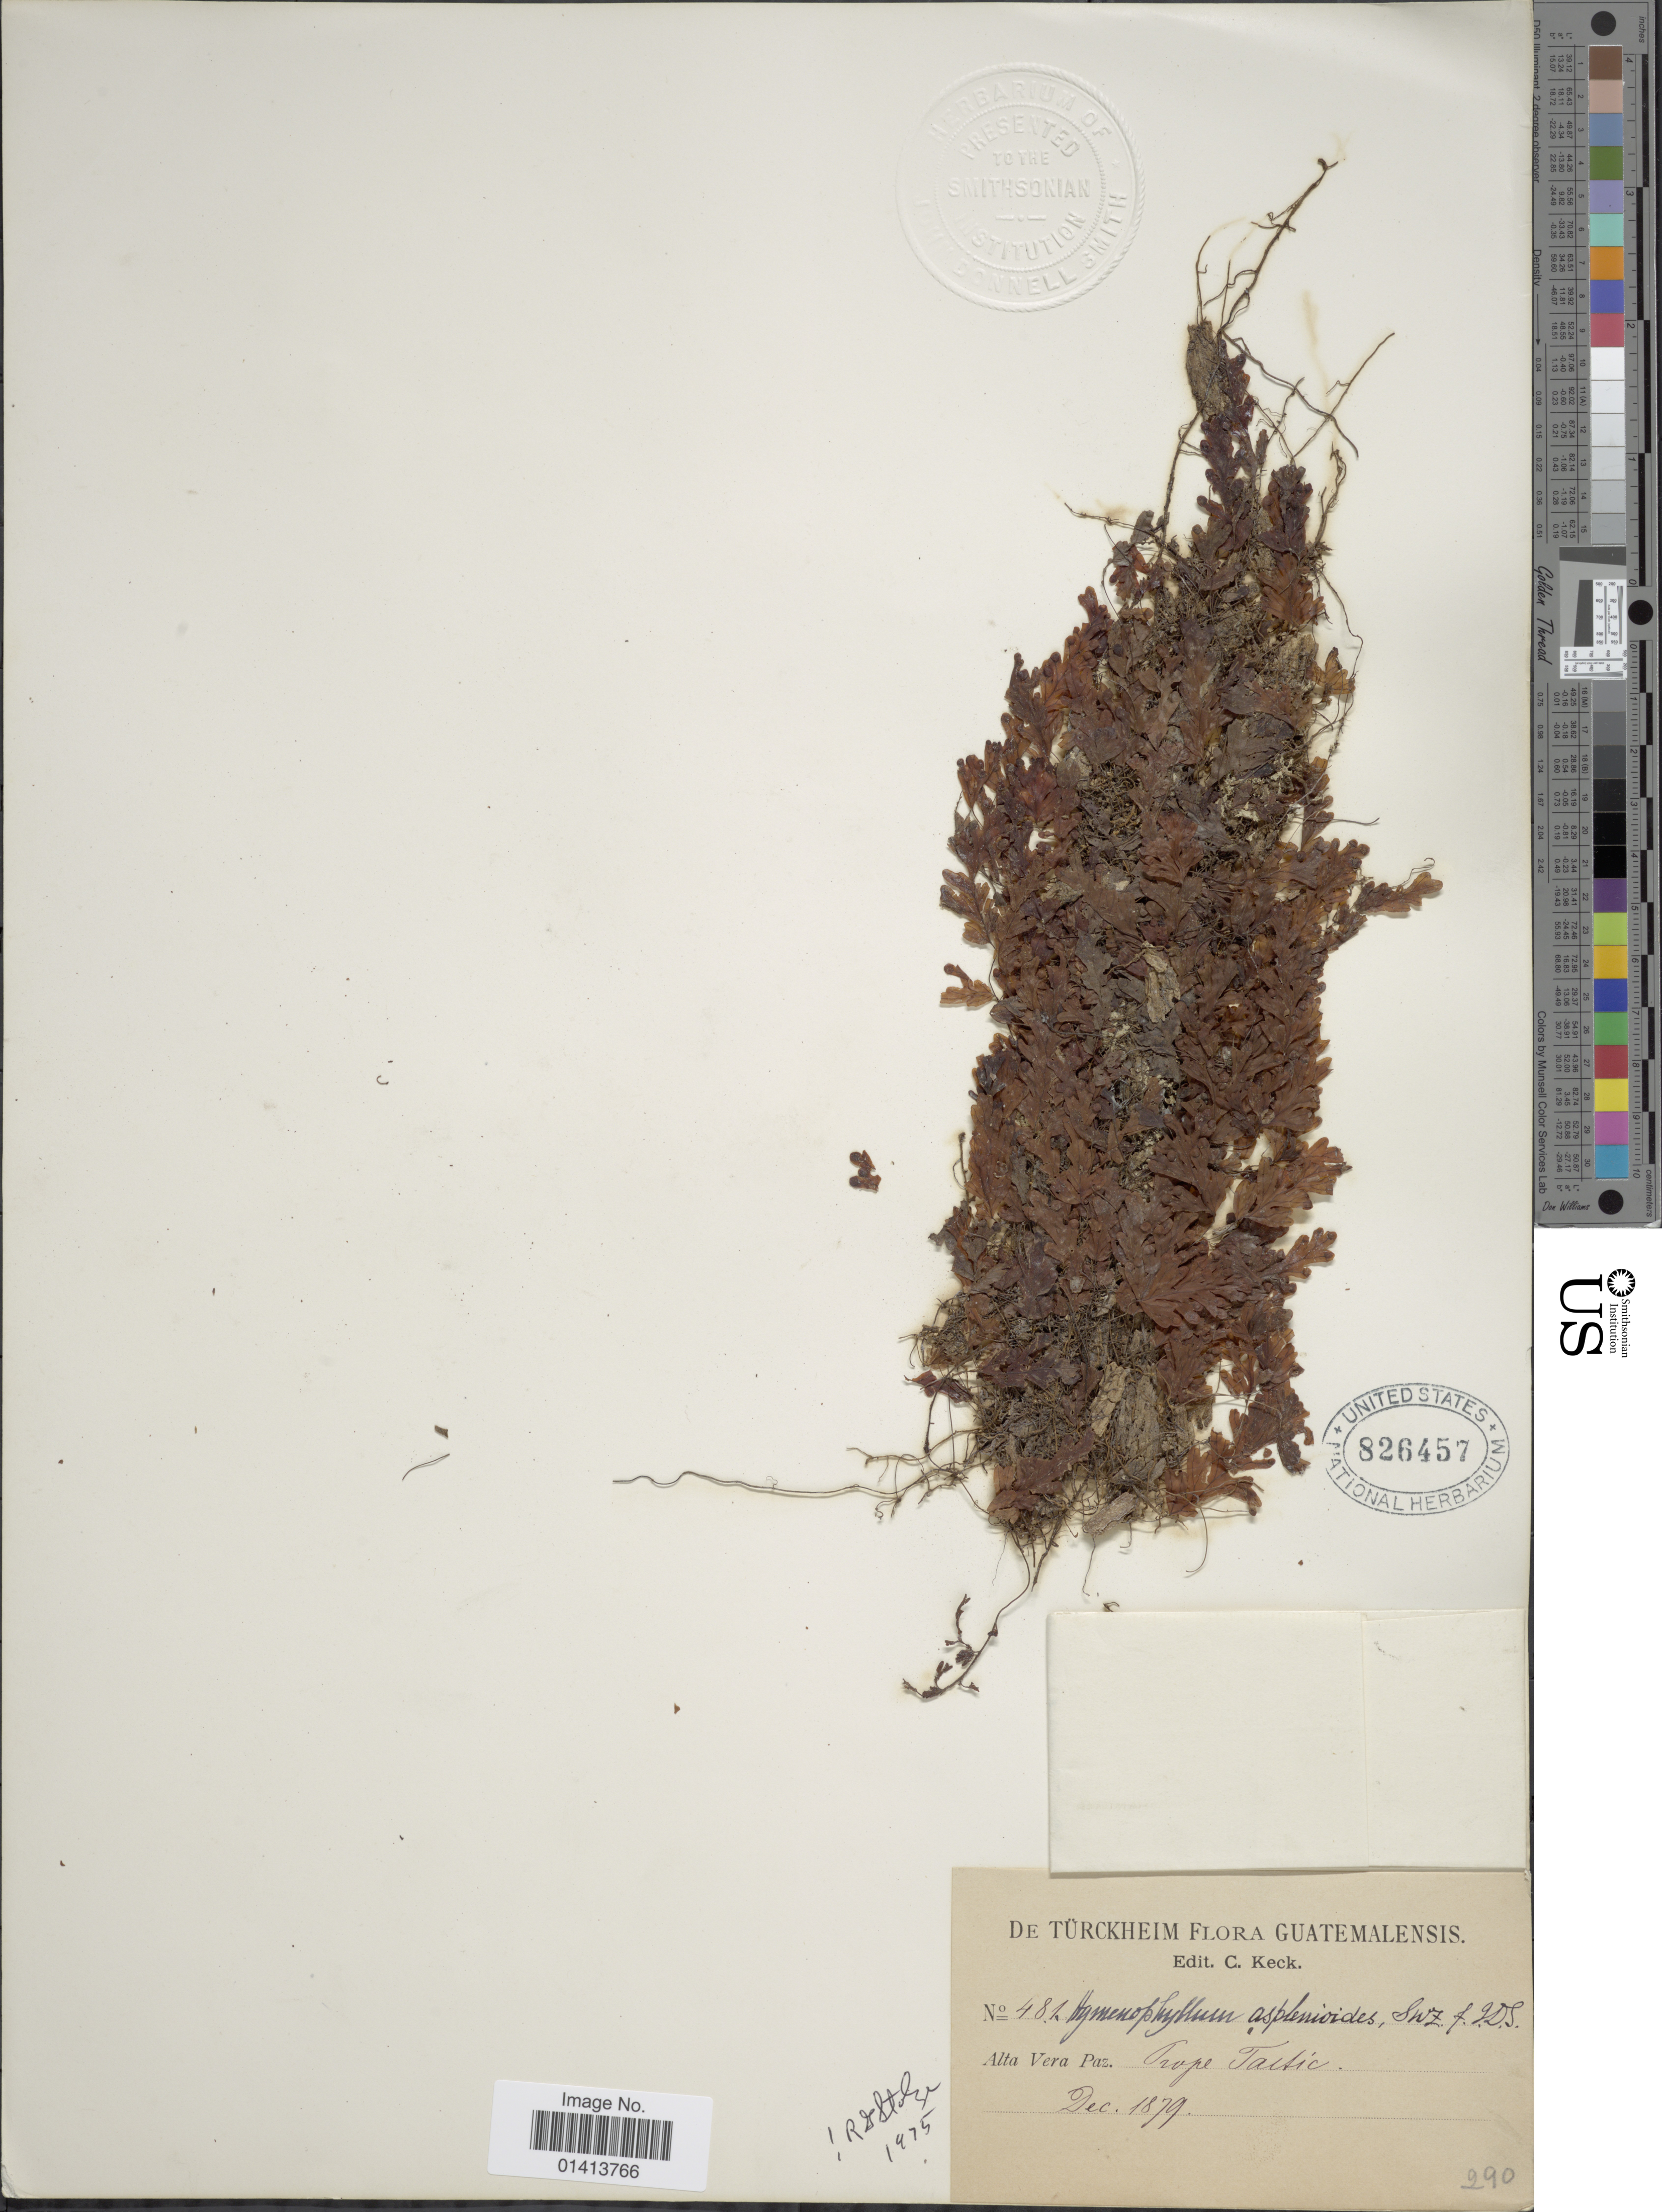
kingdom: Plantae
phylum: Tracheophyta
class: Polypodiopsida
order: Hymenophyllales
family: Hymenophyllaceae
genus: Hymenophyllum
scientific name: Hymenophyllum asplenioides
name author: (Sw.) Sw.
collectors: C. Keck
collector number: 482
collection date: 1879-12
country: Guatemala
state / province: Alta Verapaz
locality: Prope Tactic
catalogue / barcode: US 826457